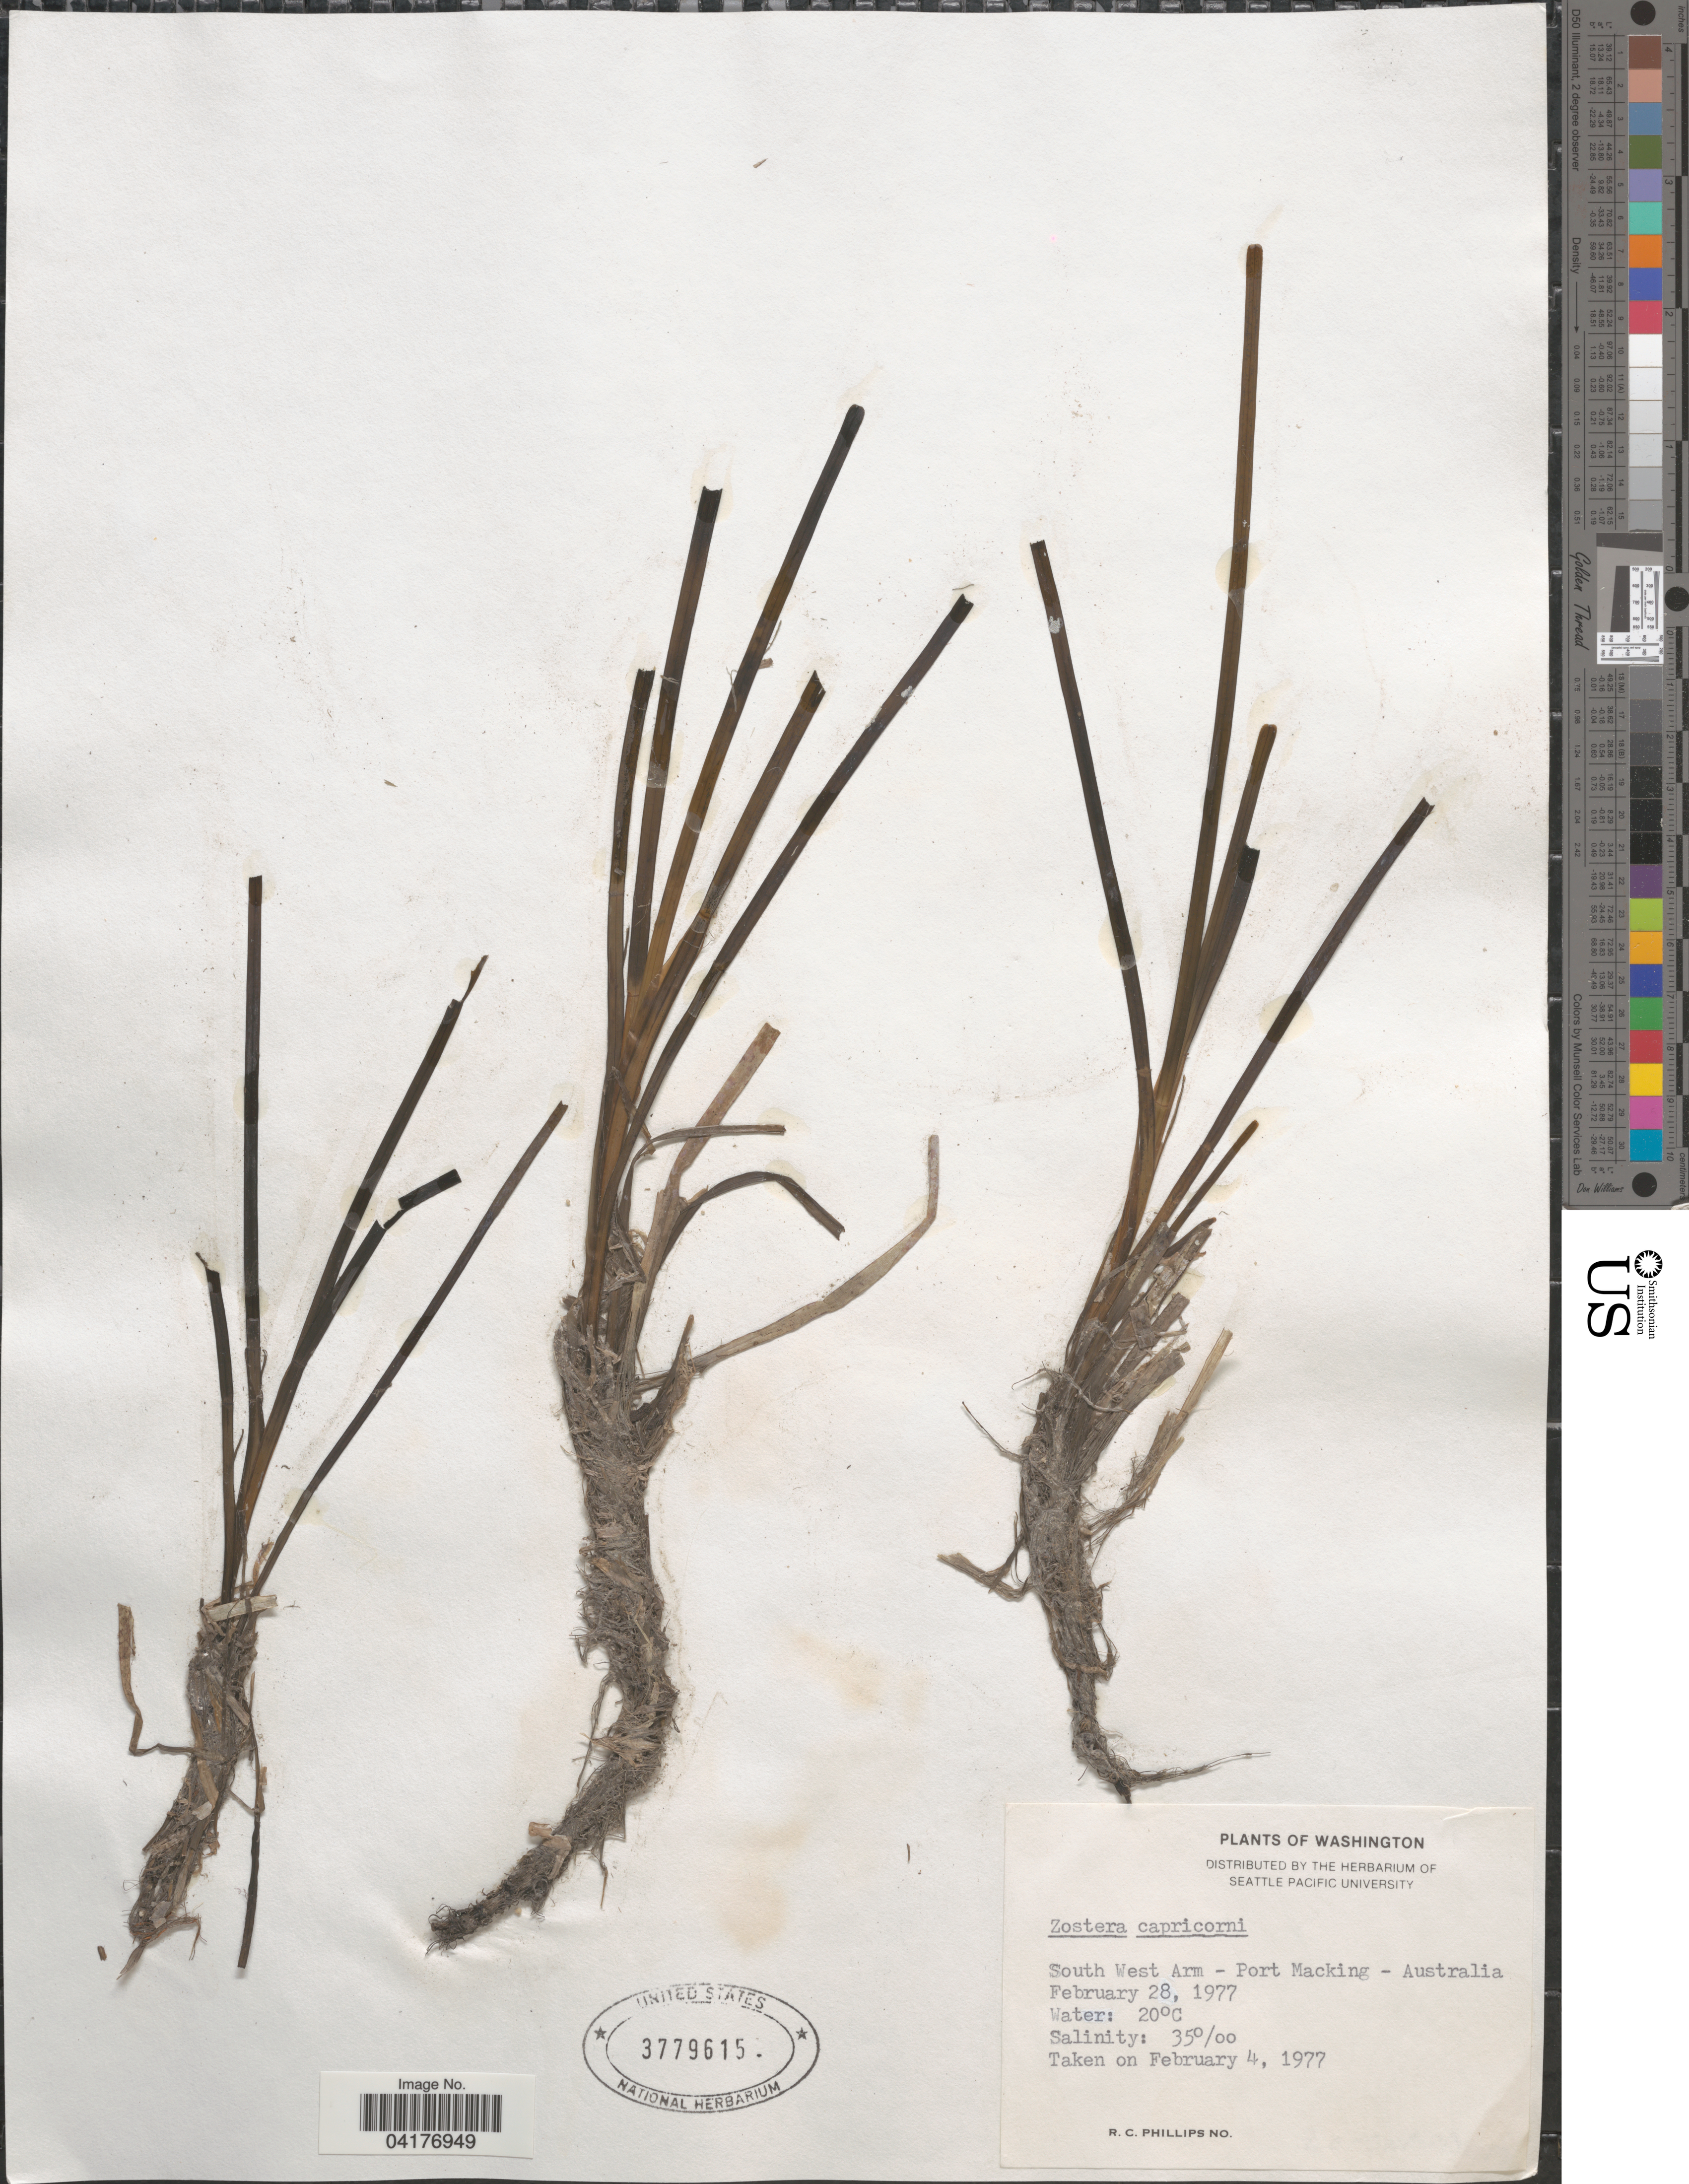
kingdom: Plantae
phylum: Tracheophyta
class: Liliopsida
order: Alismatales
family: Zosteraceae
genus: Zostera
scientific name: Zostera capricorni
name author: Asch.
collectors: R. C. Phillips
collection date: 1977-02-28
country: Australia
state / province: New South Wales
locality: South West Arm - Port Macking [= Port Hacking].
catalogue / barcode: US 3779615